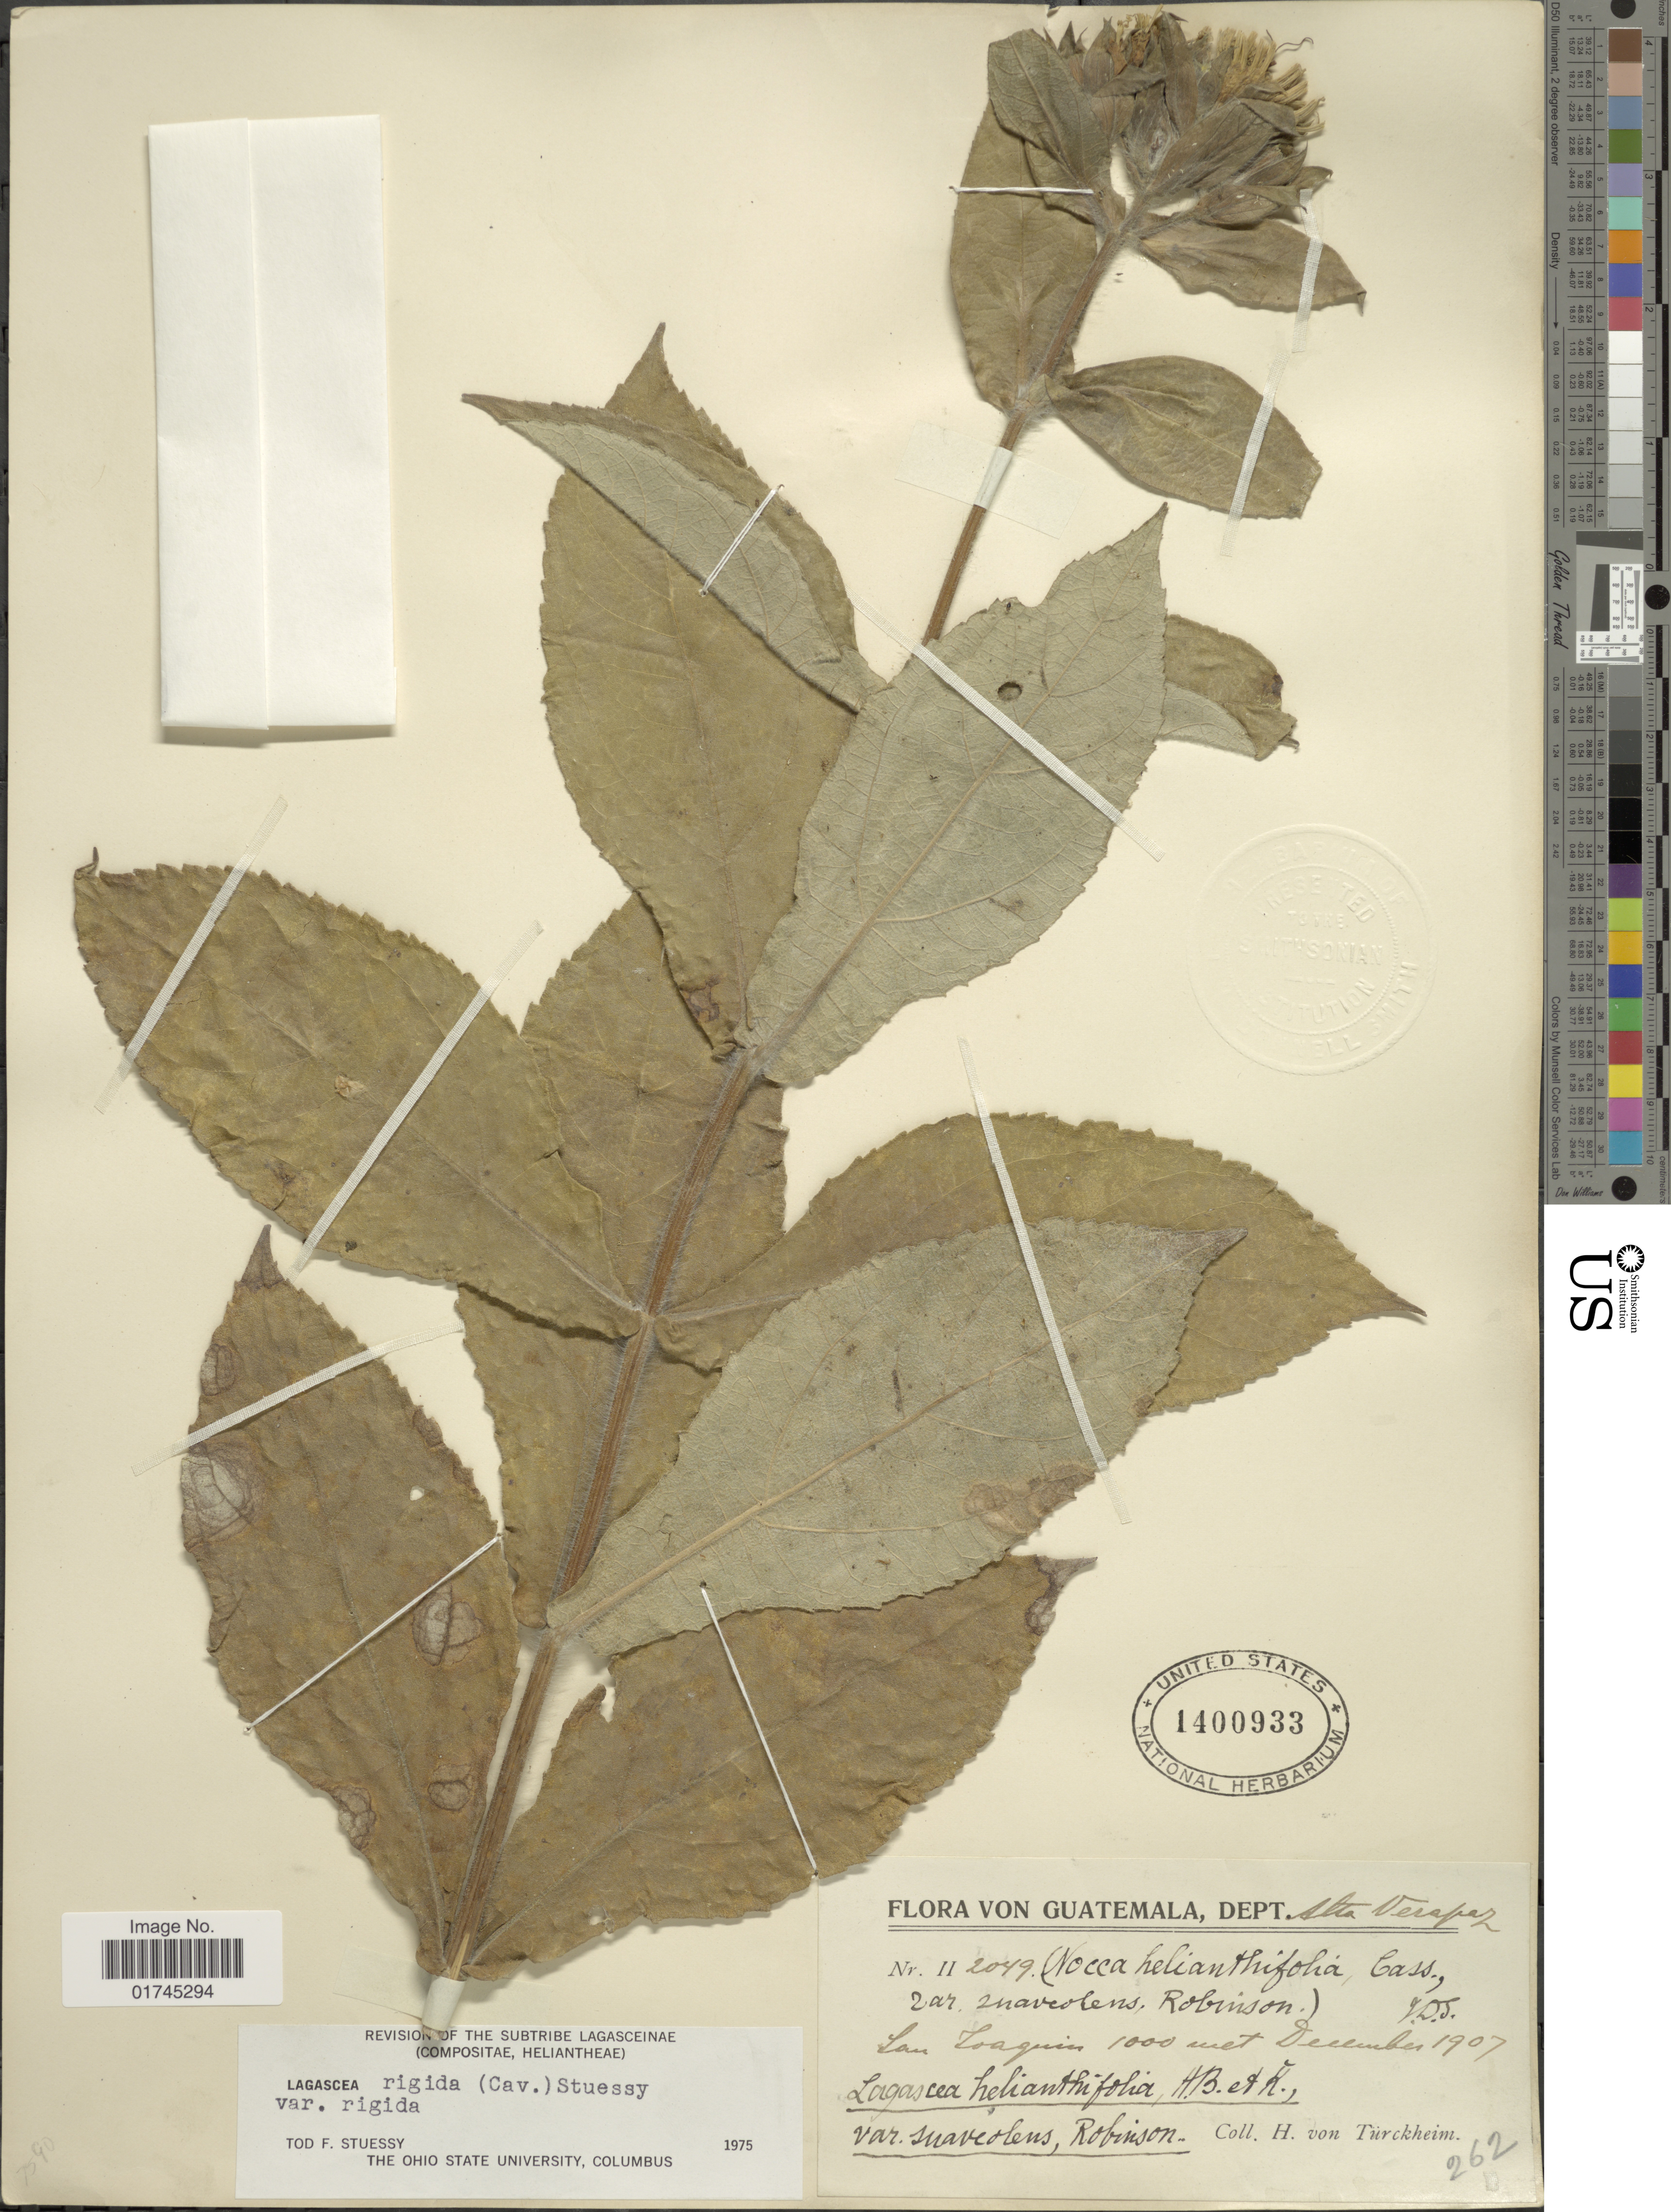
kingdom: Plantae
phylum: Tracheophyta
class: Magnoliopsida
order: Asterales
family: Asteraceae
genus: Lagascea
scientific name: Lagascea helianthifolia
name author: Kunth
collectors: H. von Türckheim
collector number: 262?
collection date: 1907-12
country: Guatemala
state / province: Alta Verapaz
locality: San Joaquin.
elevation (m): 1000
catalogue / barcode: US 1400933